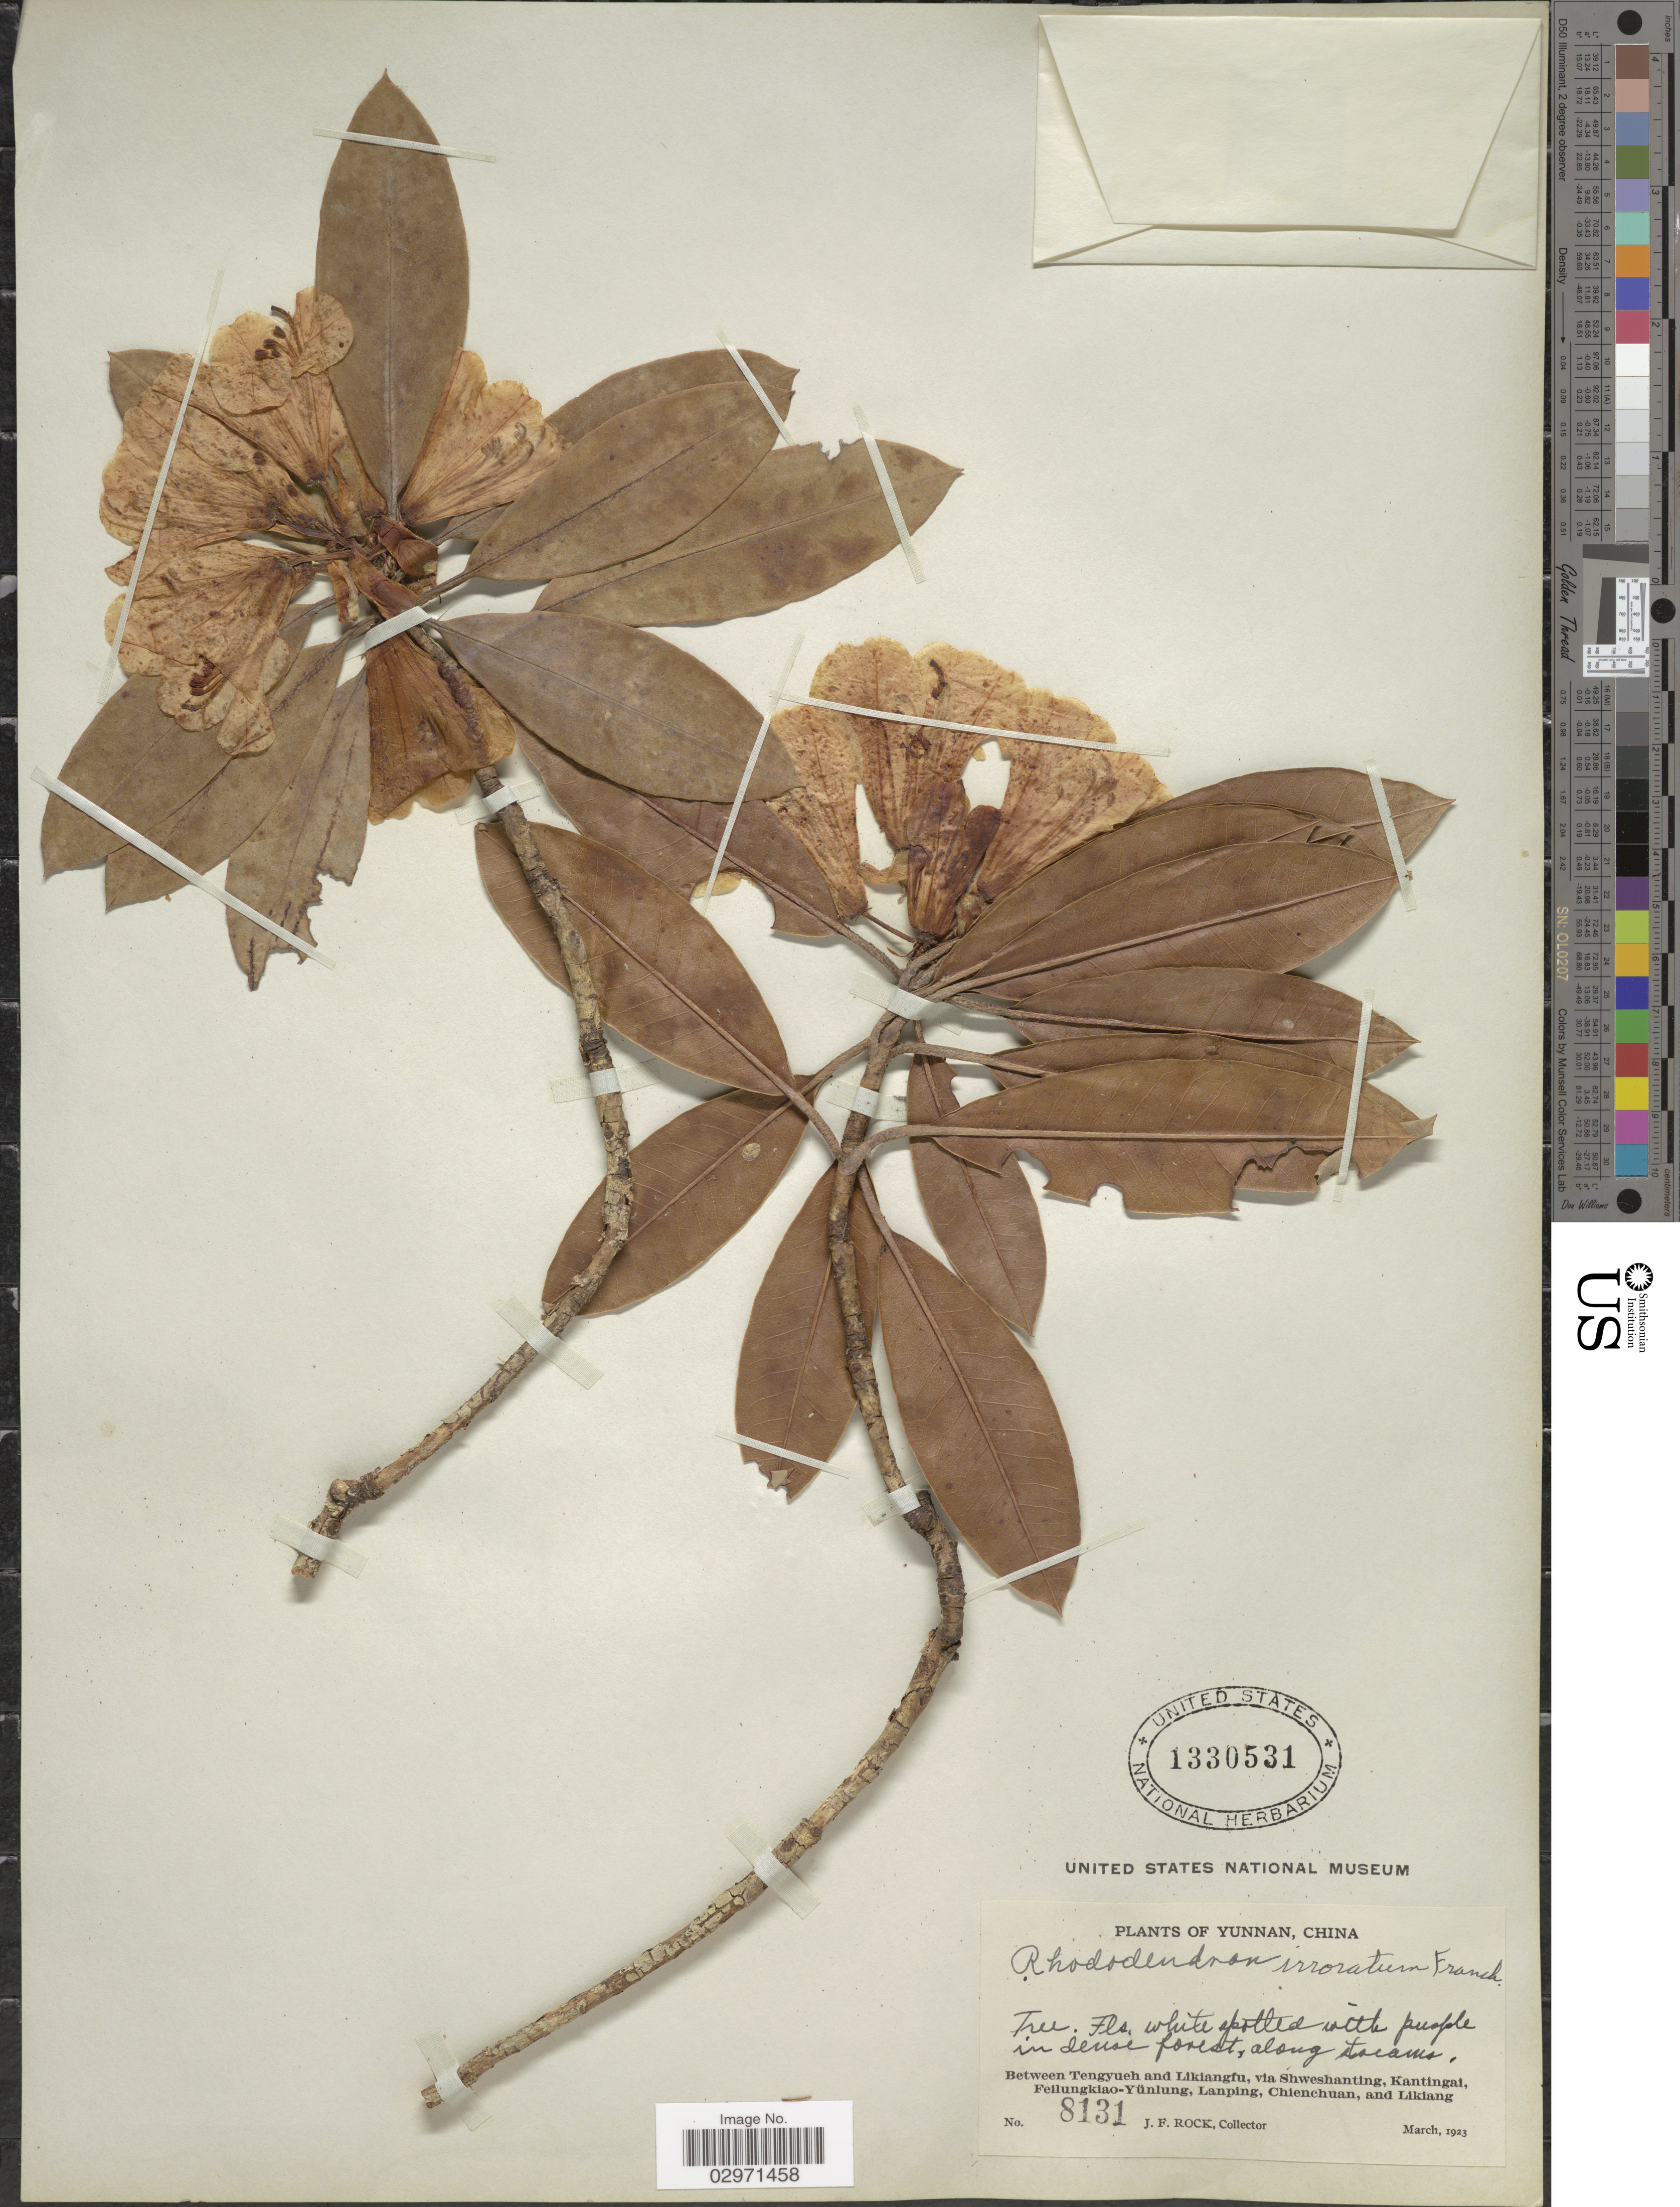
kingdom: Plantae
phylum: Tracheophyta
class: Magnoliopsida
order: Ericales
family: Ericaceae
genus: Rhododendron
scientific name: Rhododendron irroratum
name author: Franch.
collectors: J. Rock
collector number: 8131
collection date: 1923-03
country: China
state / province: Yunnan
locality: Between Tengyueh and Likiangfu, via Shweshanting, Kantingai, Feilungkiao-Yünlung, Lanping, Chienchuan, and Likiang.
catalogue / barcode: US 1330531